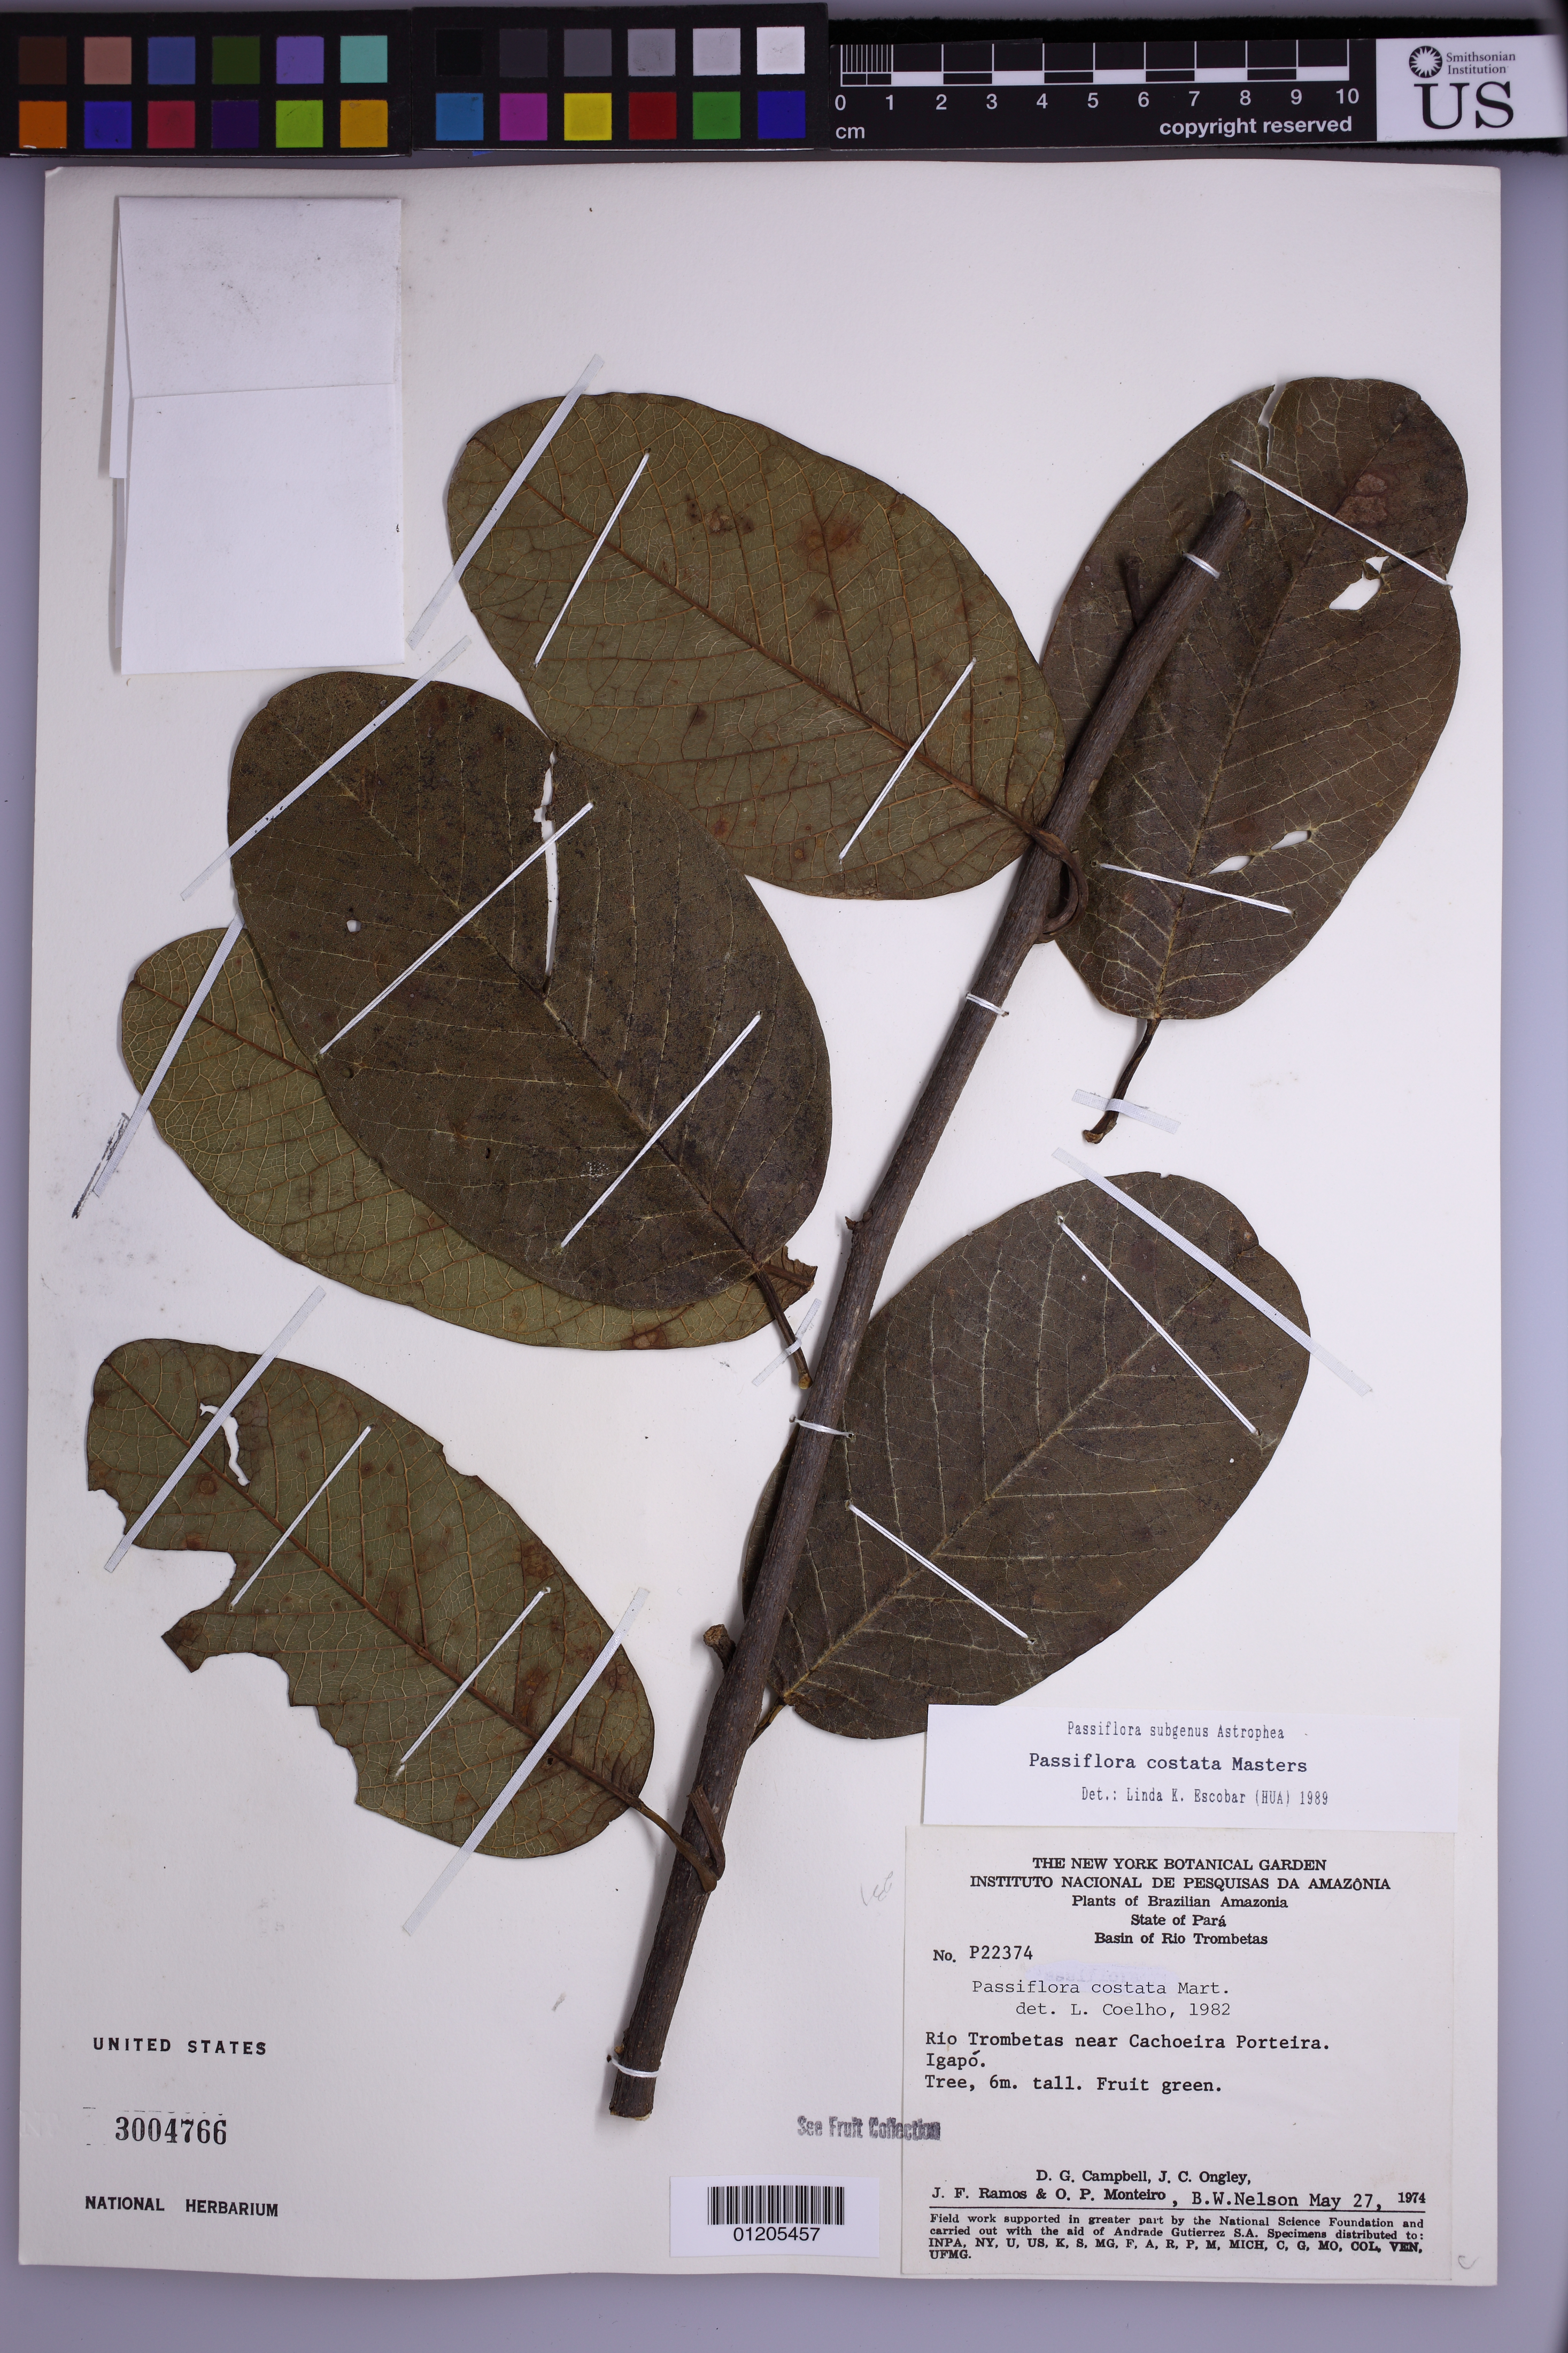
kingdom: Plantae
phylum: Tracheophyta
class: Magnoliopsida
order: Malpighiales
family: Passifloraceae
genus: Passiflora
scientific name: Passiflora costata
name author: Mast.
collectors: D. G. Campbell, J. C. Ongley, J. F. Ramos, O. P. Monteiro & B. W. Nelson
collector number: P22374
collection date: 1974-05-27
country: Brazil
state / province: Para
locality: Basin of Rio Trombetas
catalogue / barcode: US 3004766